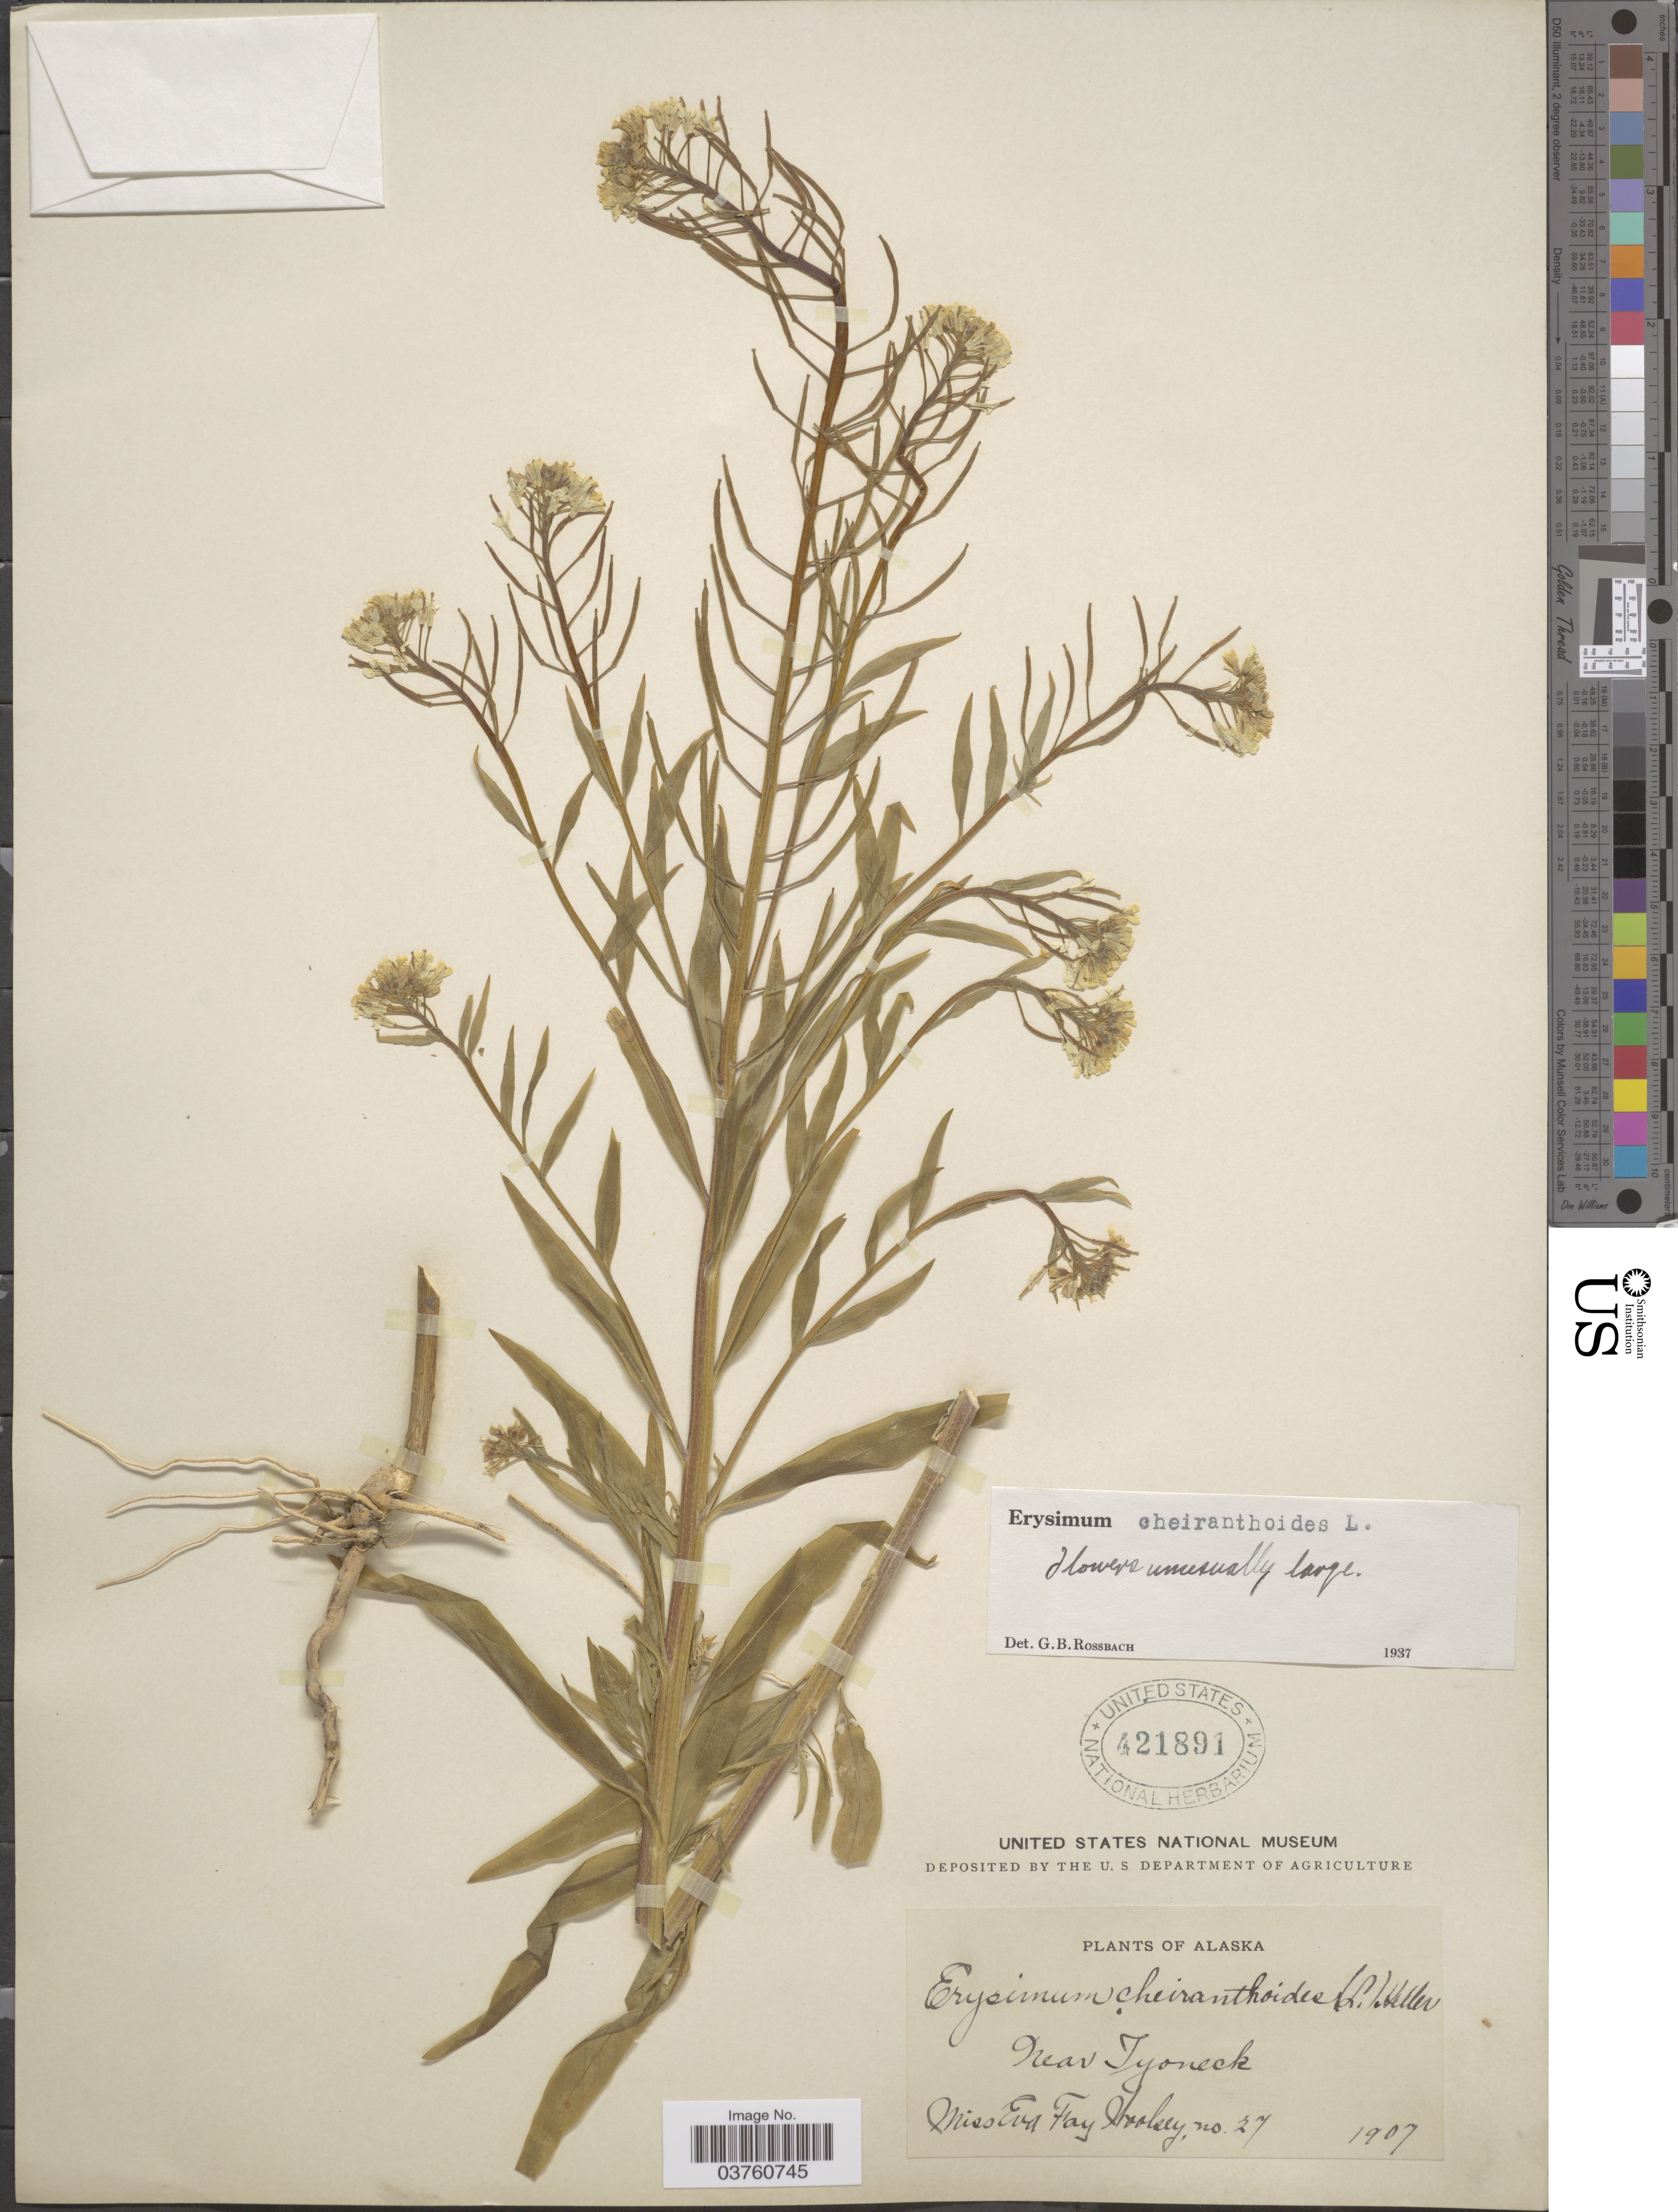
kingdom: Plantae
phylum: Tracheophyta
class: Magnoliopsida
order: Brassicales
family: Brassicaceae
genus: Erysimum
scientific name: Erysimum cheiranthoides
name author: L.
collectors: E. Woolsey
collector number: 27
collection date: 1907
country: United States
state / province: Alaska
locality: Near Tyoneck.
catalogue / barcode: US 421891